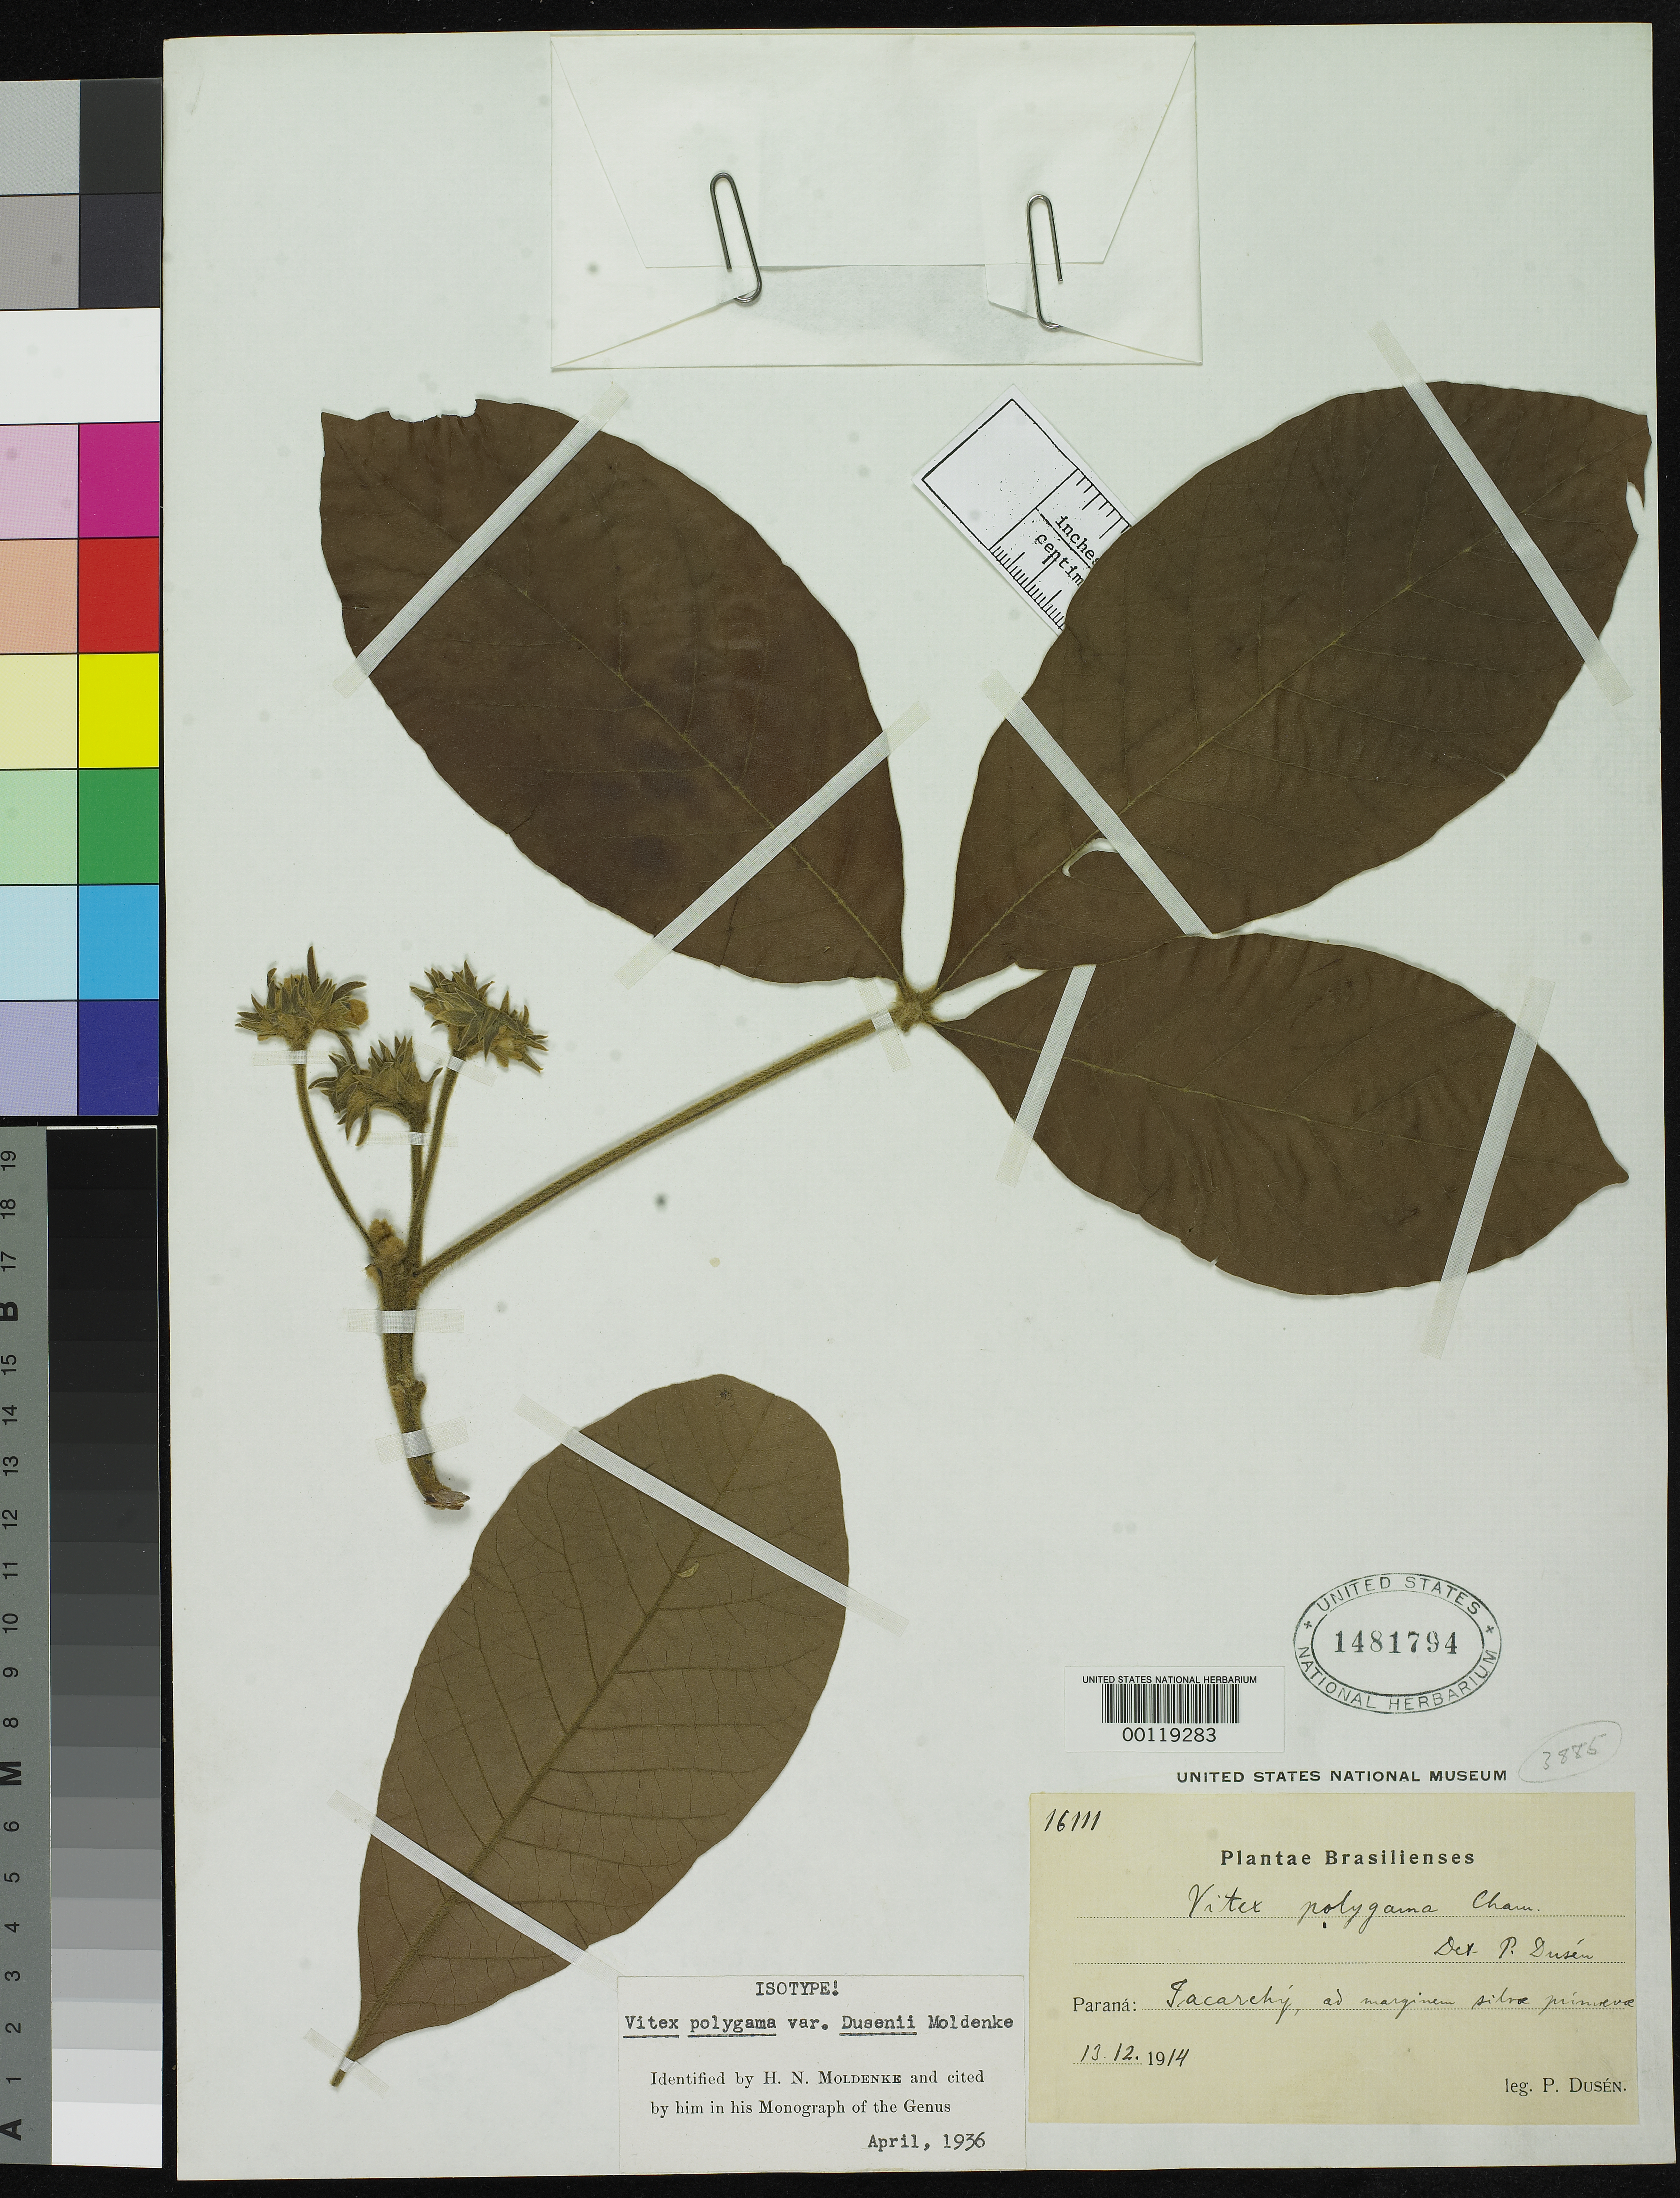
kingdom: Plantae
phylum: Tracheophyta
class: Magnoliopsida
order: Lamiales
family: Lamiaceae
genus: Vitex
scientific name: Vitex polygama var. dusenii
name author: Moldenke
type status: Isotype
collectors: P. Dusén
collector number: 16111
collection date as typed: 13 Dec 1914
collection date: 1914-12-13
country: Brazil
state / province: Paraná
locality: Jacerehy.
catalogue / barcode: US 1481794